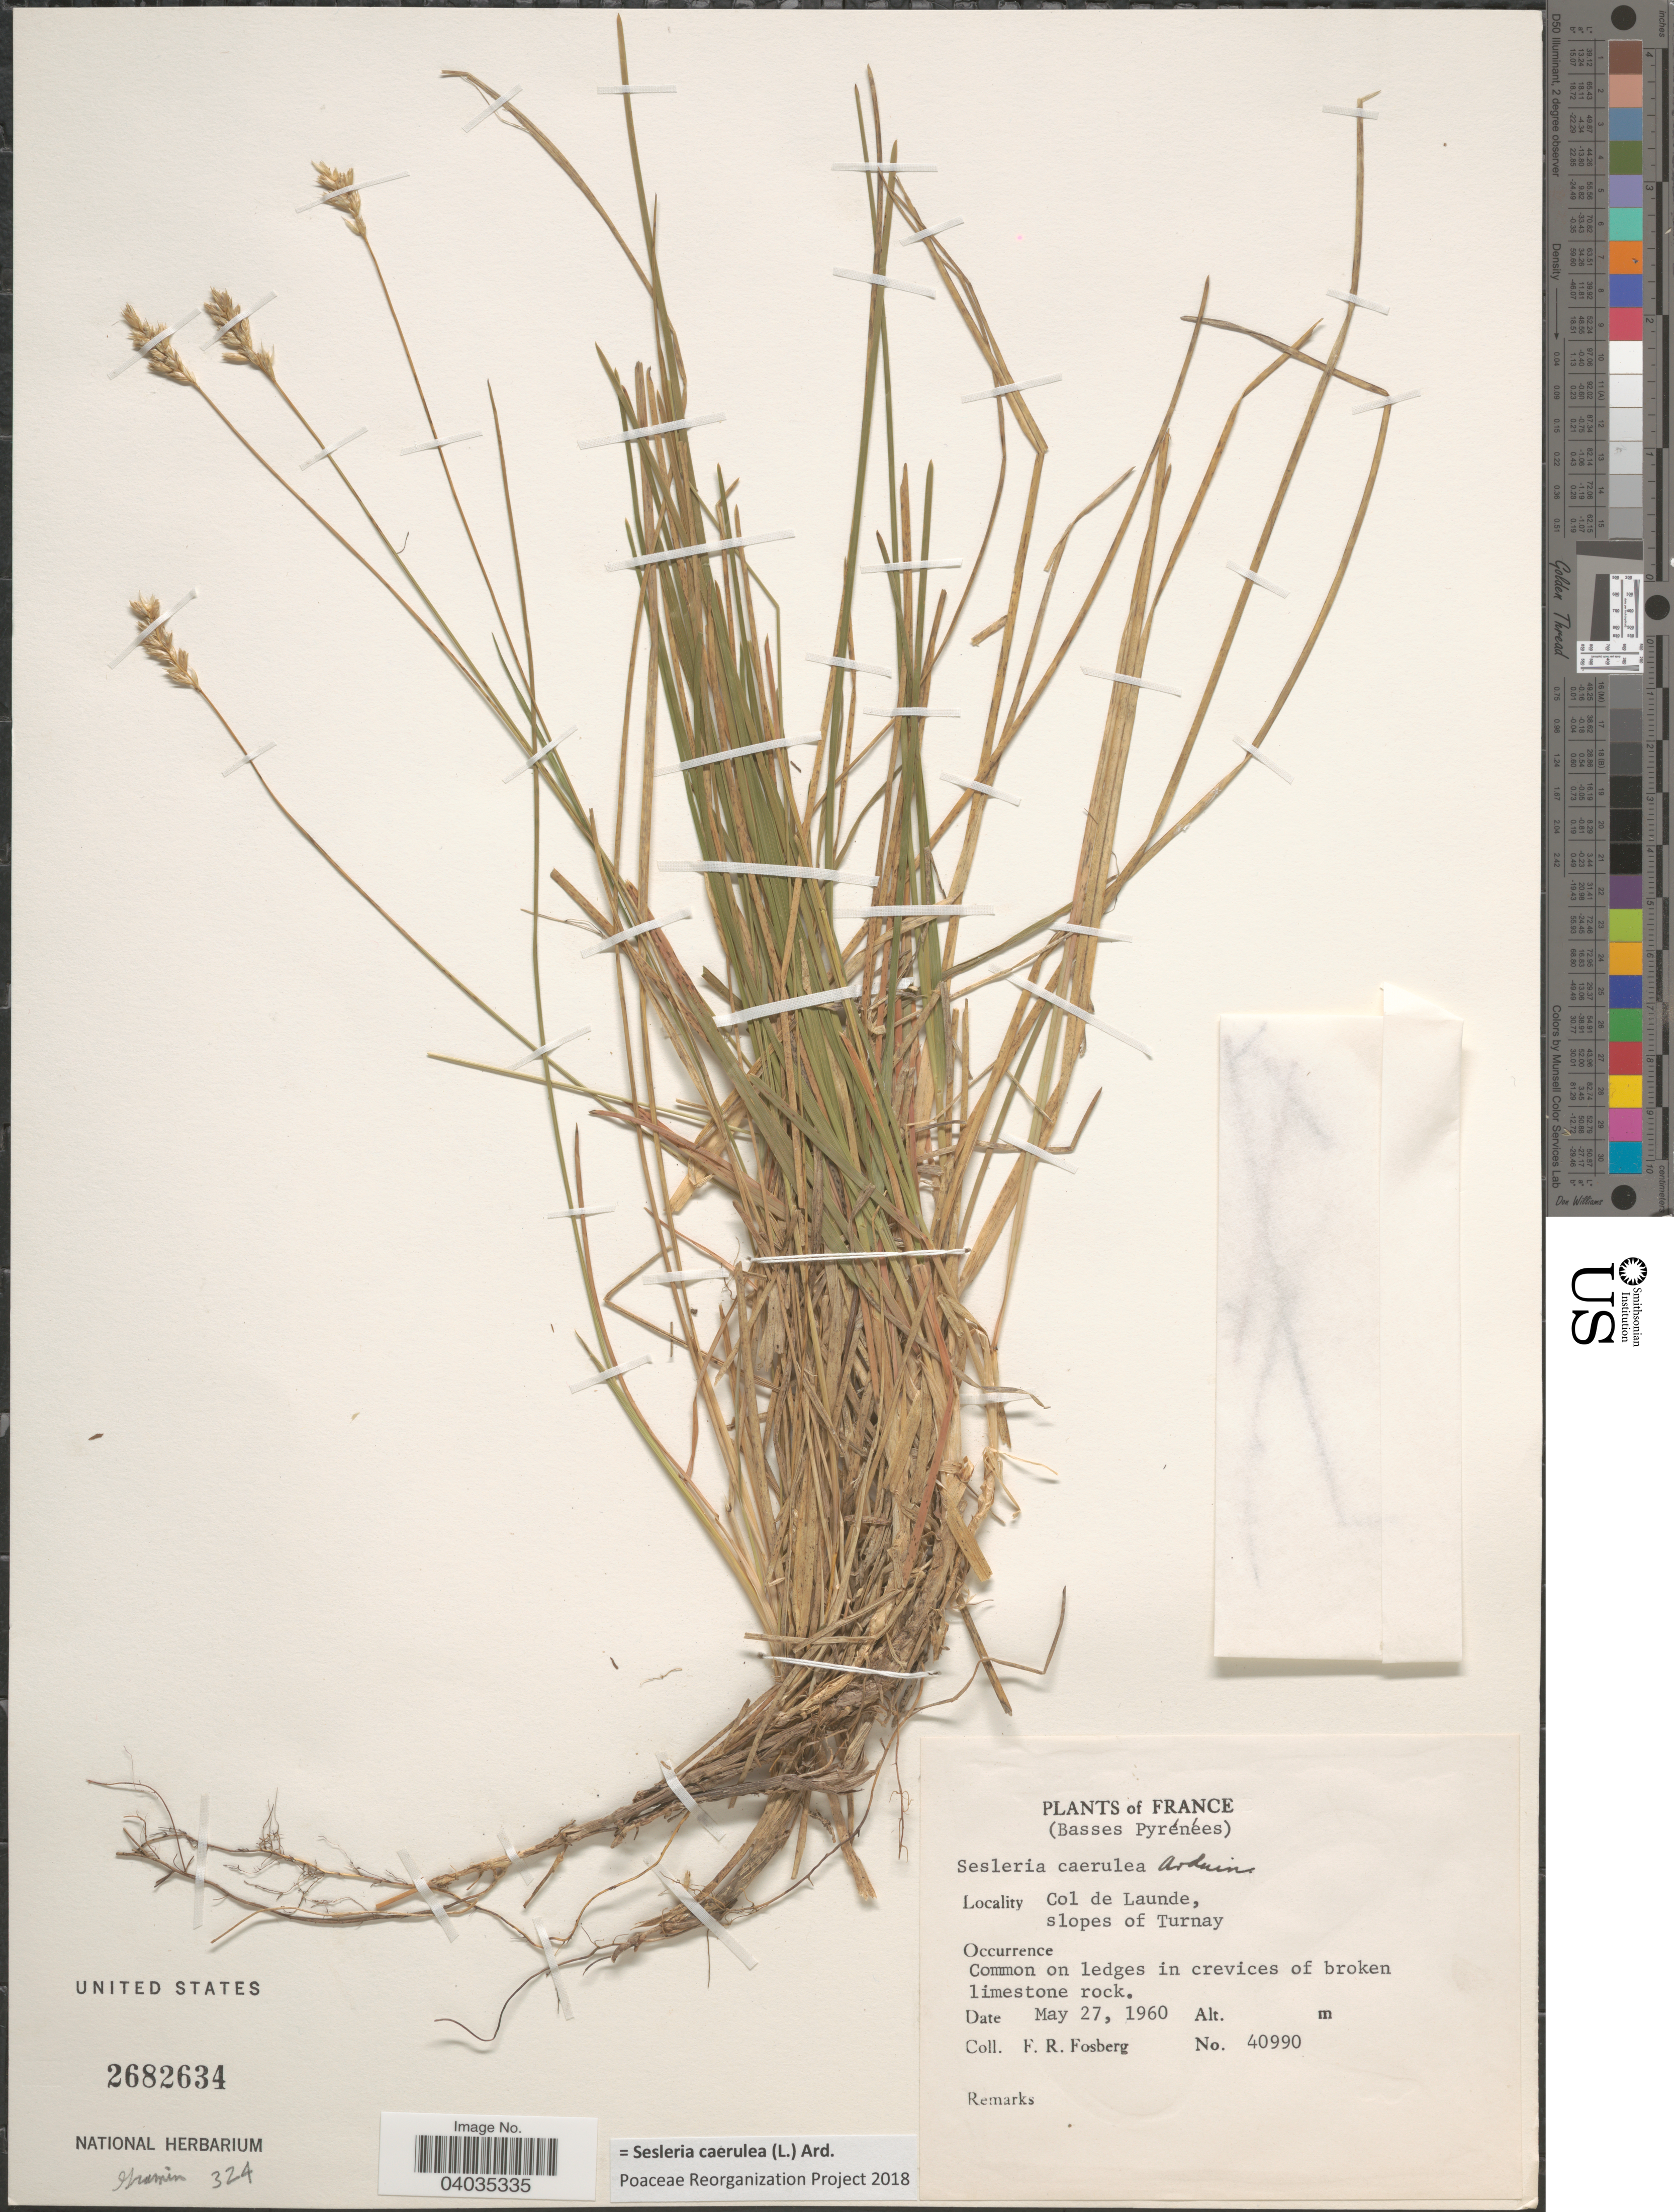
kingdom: Plantae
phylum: Tracheophyta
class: Liliopsida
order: Poales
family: Poaceae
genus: Sesleria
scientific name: Sesleria caerulea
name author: (L.) Ard.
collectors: F. R. Fosberg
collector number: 40990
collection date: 1960-05-27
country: France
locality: Basses Pyrénées. Col de Launde, slopes of Turnay.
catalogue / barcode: US 2682634